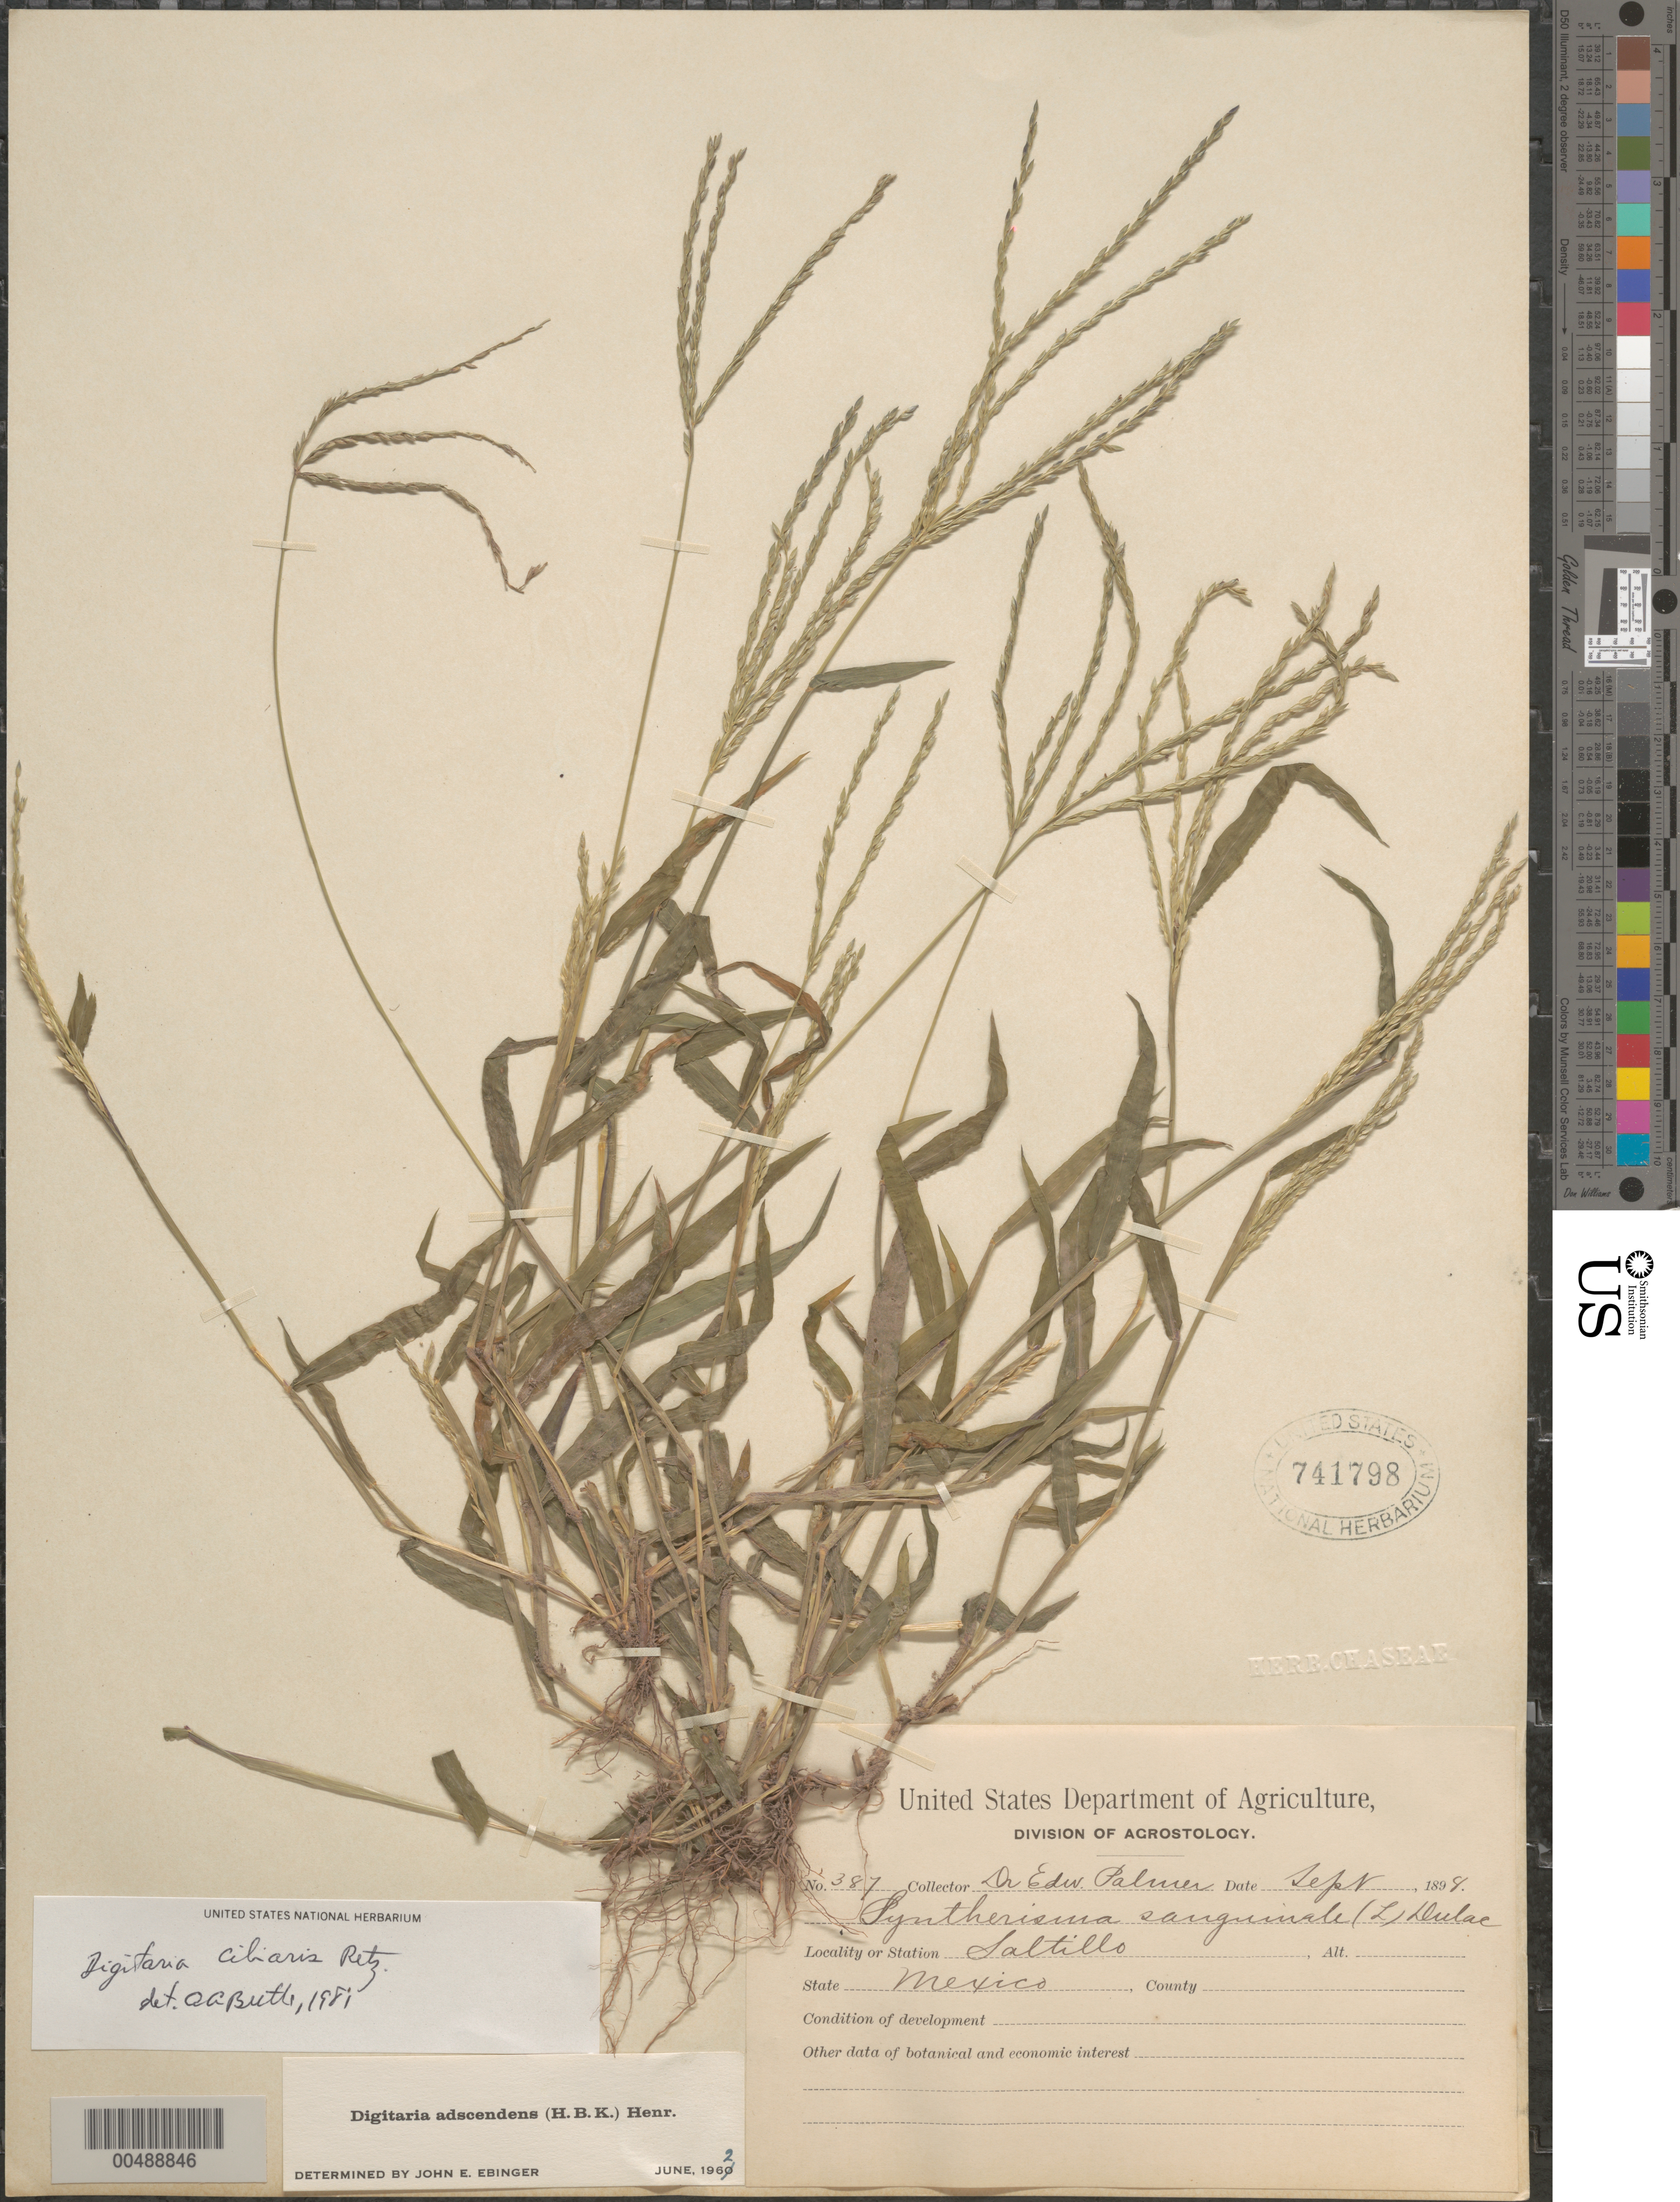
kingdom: Plantae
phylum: Tracheophyta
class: Liliopsida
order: Poales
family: Poaceae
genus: Digitaria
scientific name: Digitaria adscendens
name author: (Kunth) Henr.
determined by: Ebinger, John E.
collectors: E. Palmer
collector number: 387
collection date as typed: Sep 1898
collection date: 1898-09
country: Mexico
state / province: México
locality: Saltillo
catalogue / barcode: US 741798